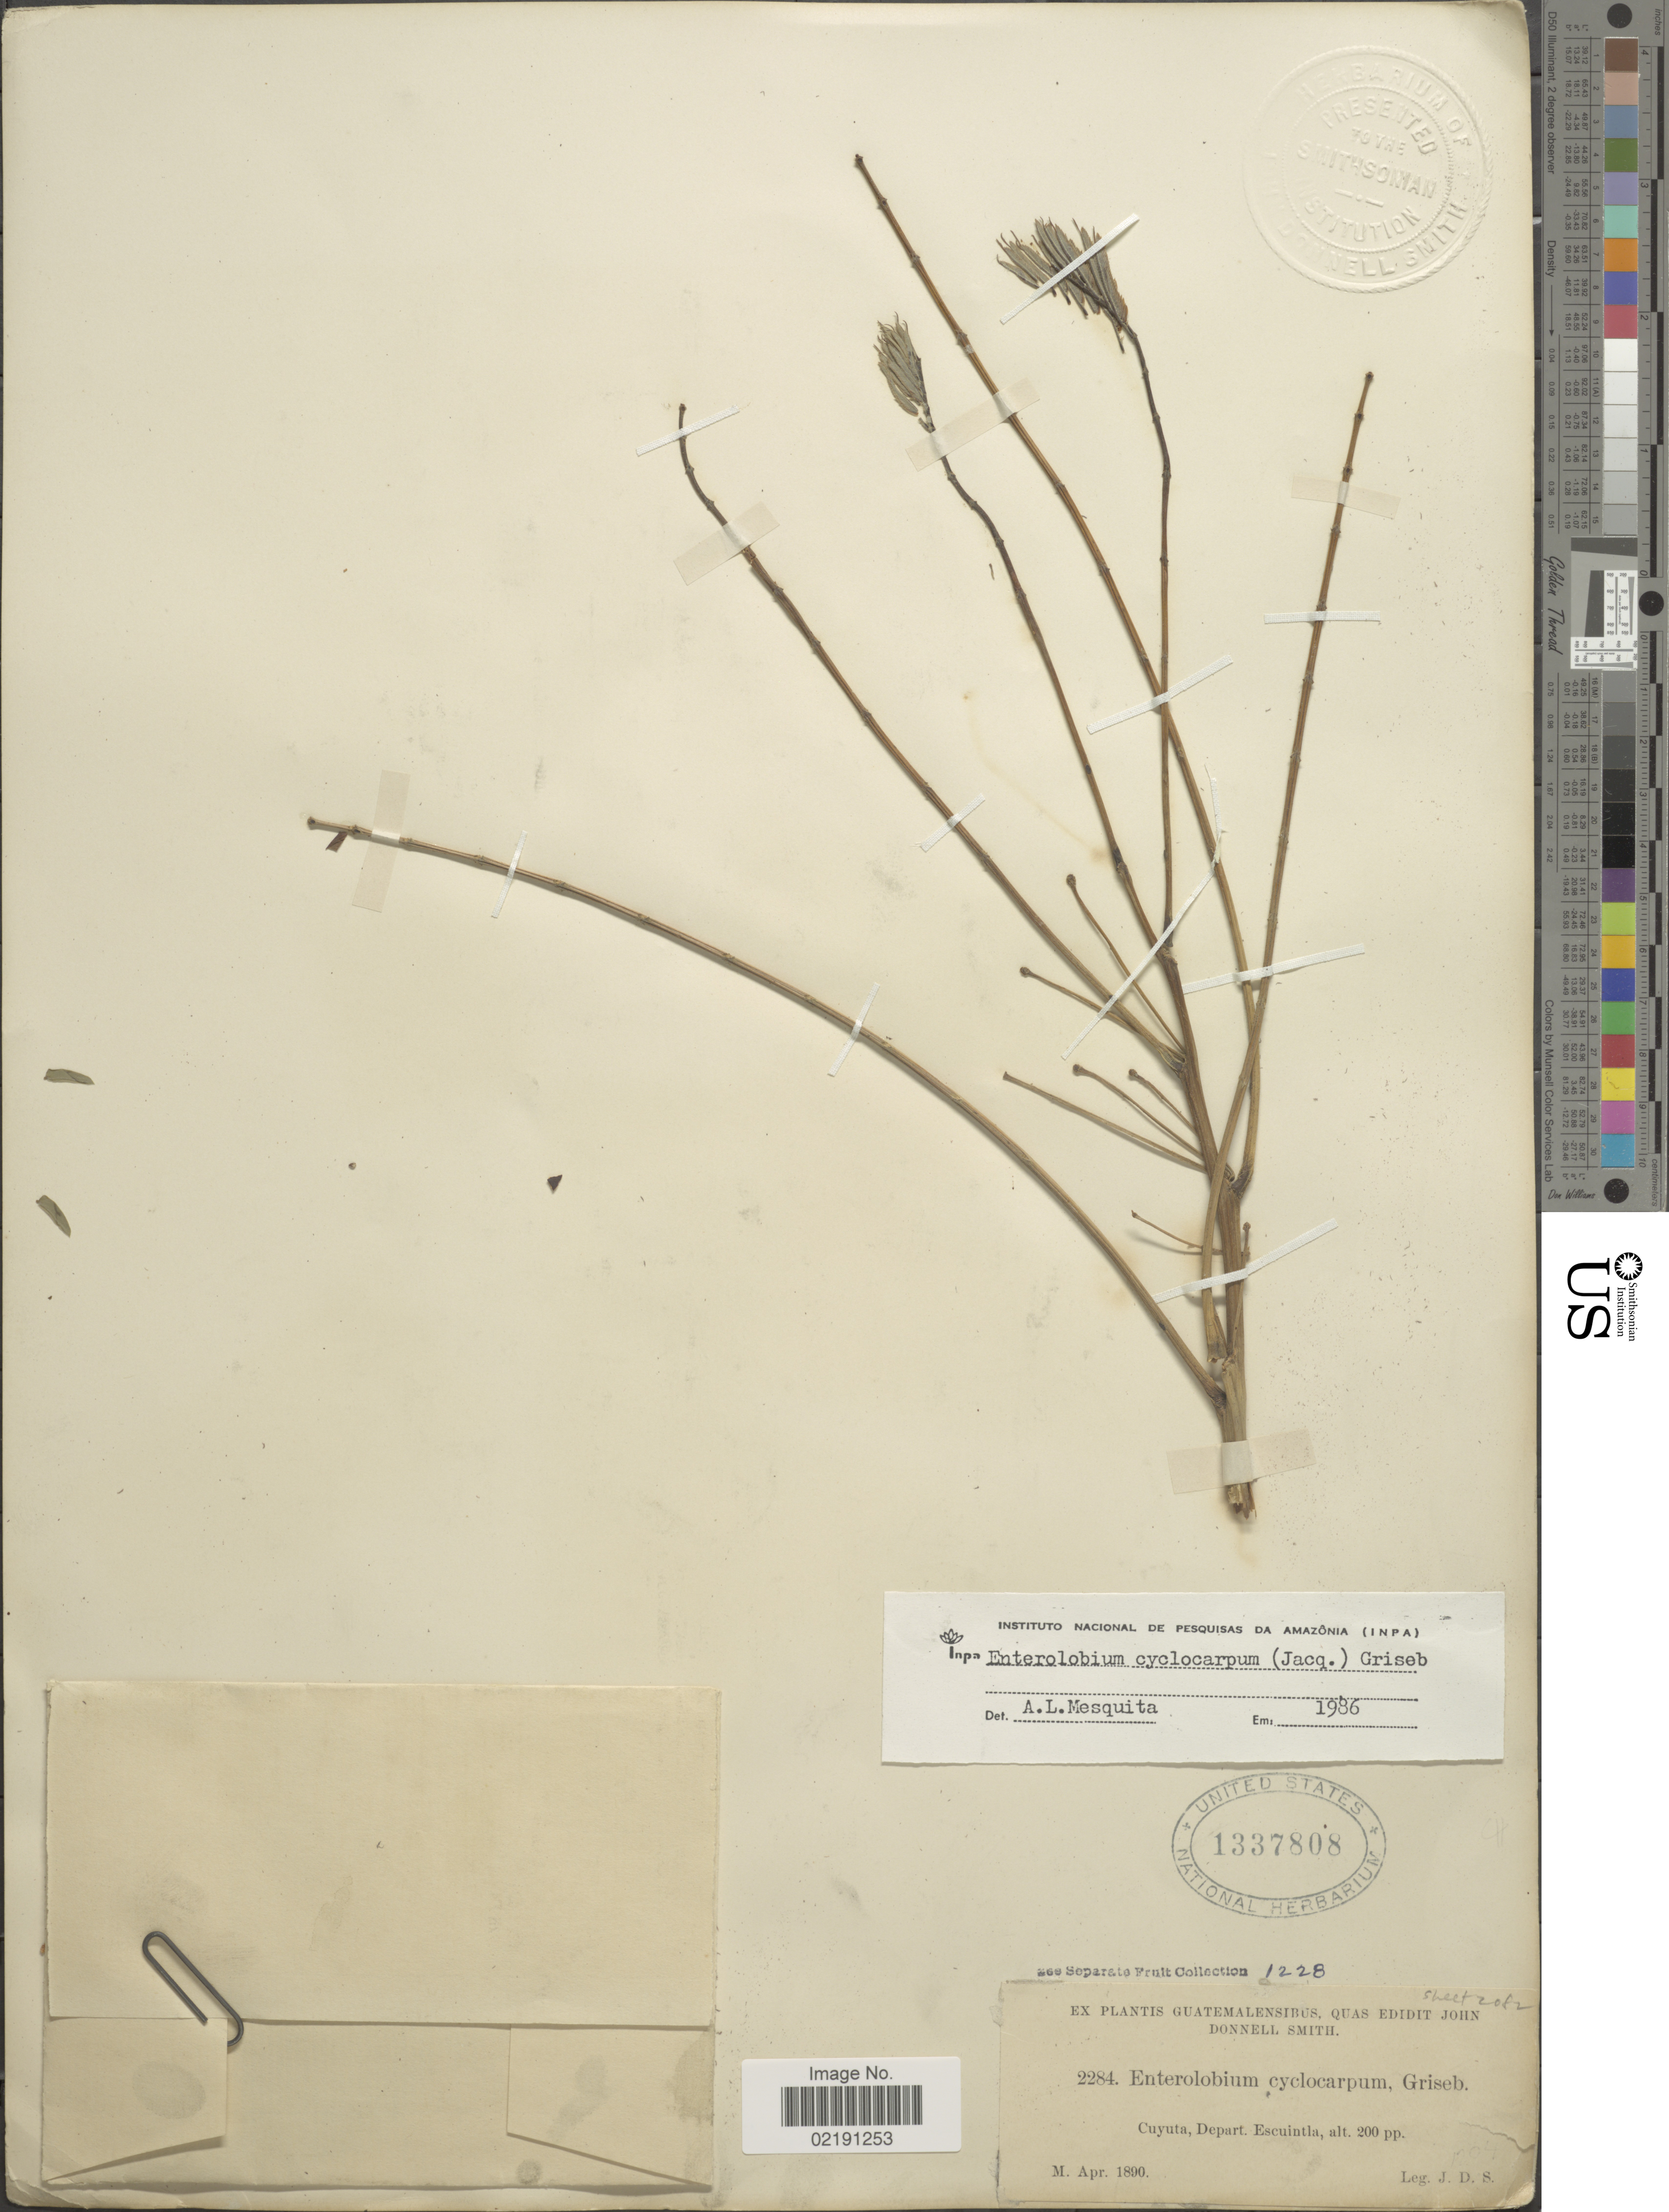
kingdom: Plantae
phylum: Tracheophyta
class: Magnoliopsida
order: Fabales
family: Fabaceae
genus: Enterolobium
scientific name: Enterolobium cyclocarpum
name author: (Jacq.) Griseb.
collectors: J. Donnell Smith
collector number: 2284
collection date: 1890-04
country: Guatemala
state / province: Escuintla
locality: Cuyuta, Depart. Escuintla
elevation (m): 61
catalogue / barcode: US 1337808